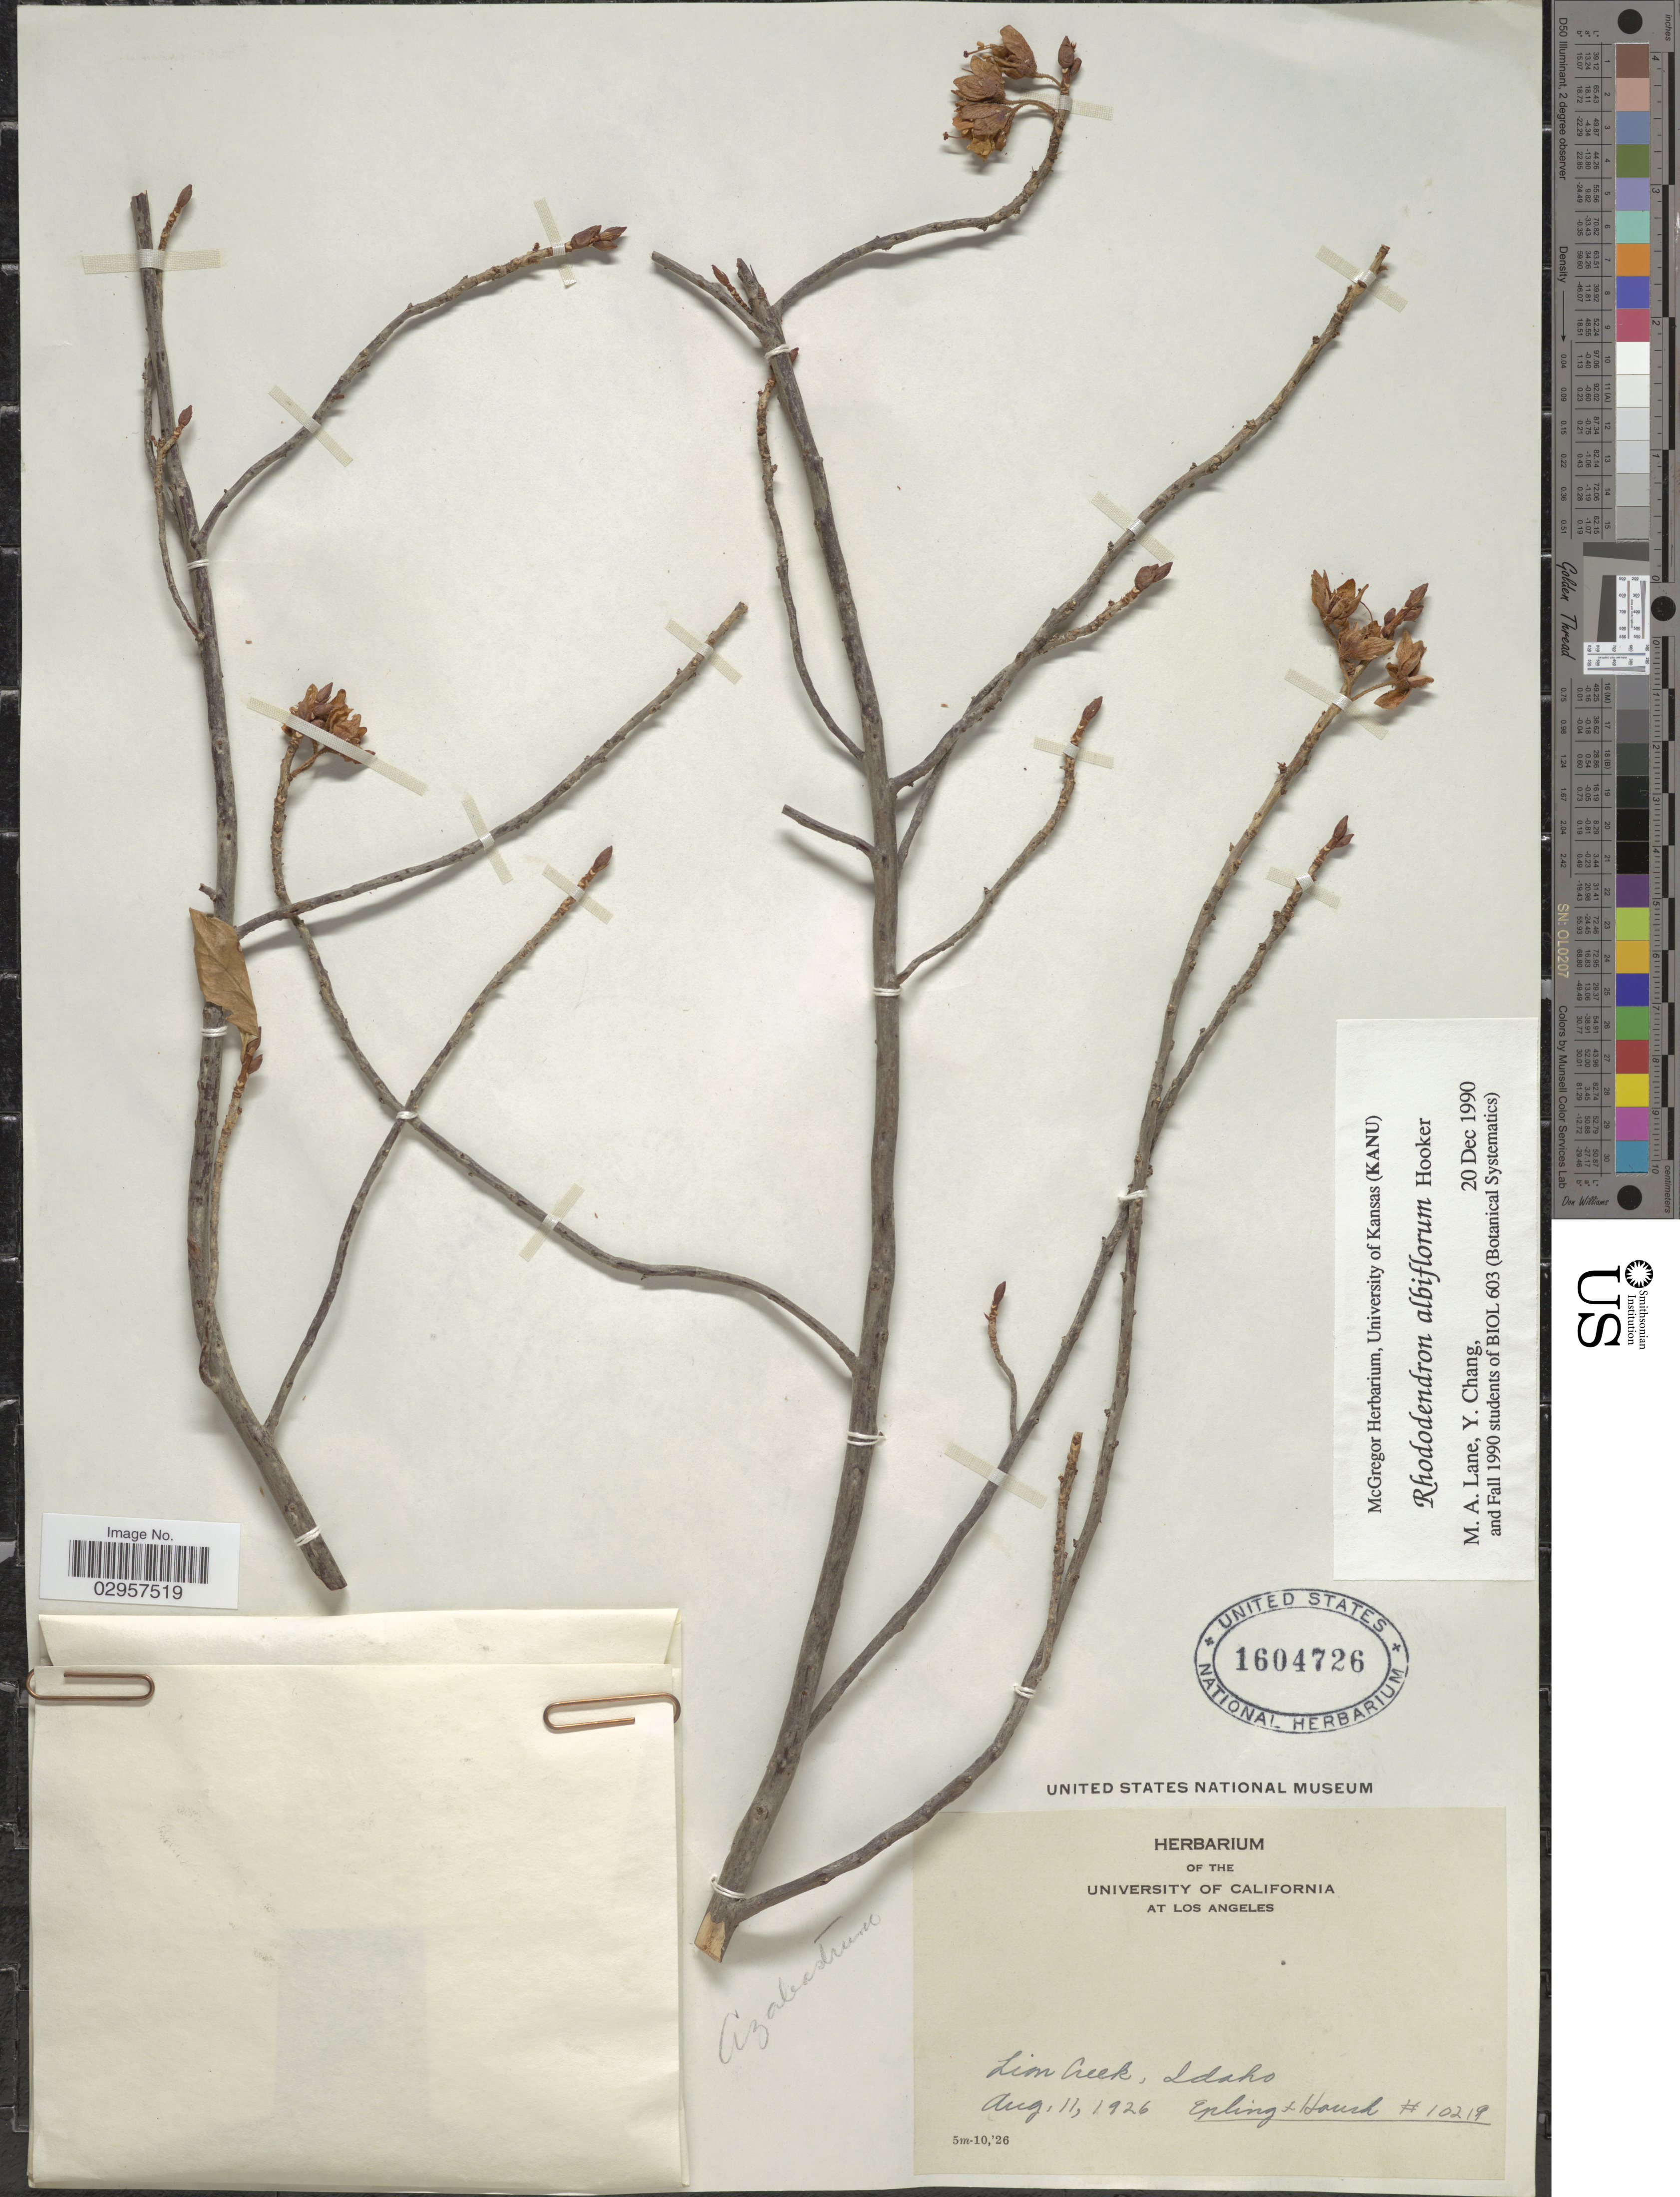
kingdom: Plantae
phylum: Tracheophyta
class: Magnoliopsida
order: Ericales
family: Ericaceae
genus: Rhododendron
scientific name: Rhododendron albiflorum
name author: Hook.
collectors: -- Epling & -. Hansch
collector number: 10219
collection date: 1926-08-11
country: United States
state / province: Idaho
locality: Lion Creek.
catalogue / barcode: US 1604726